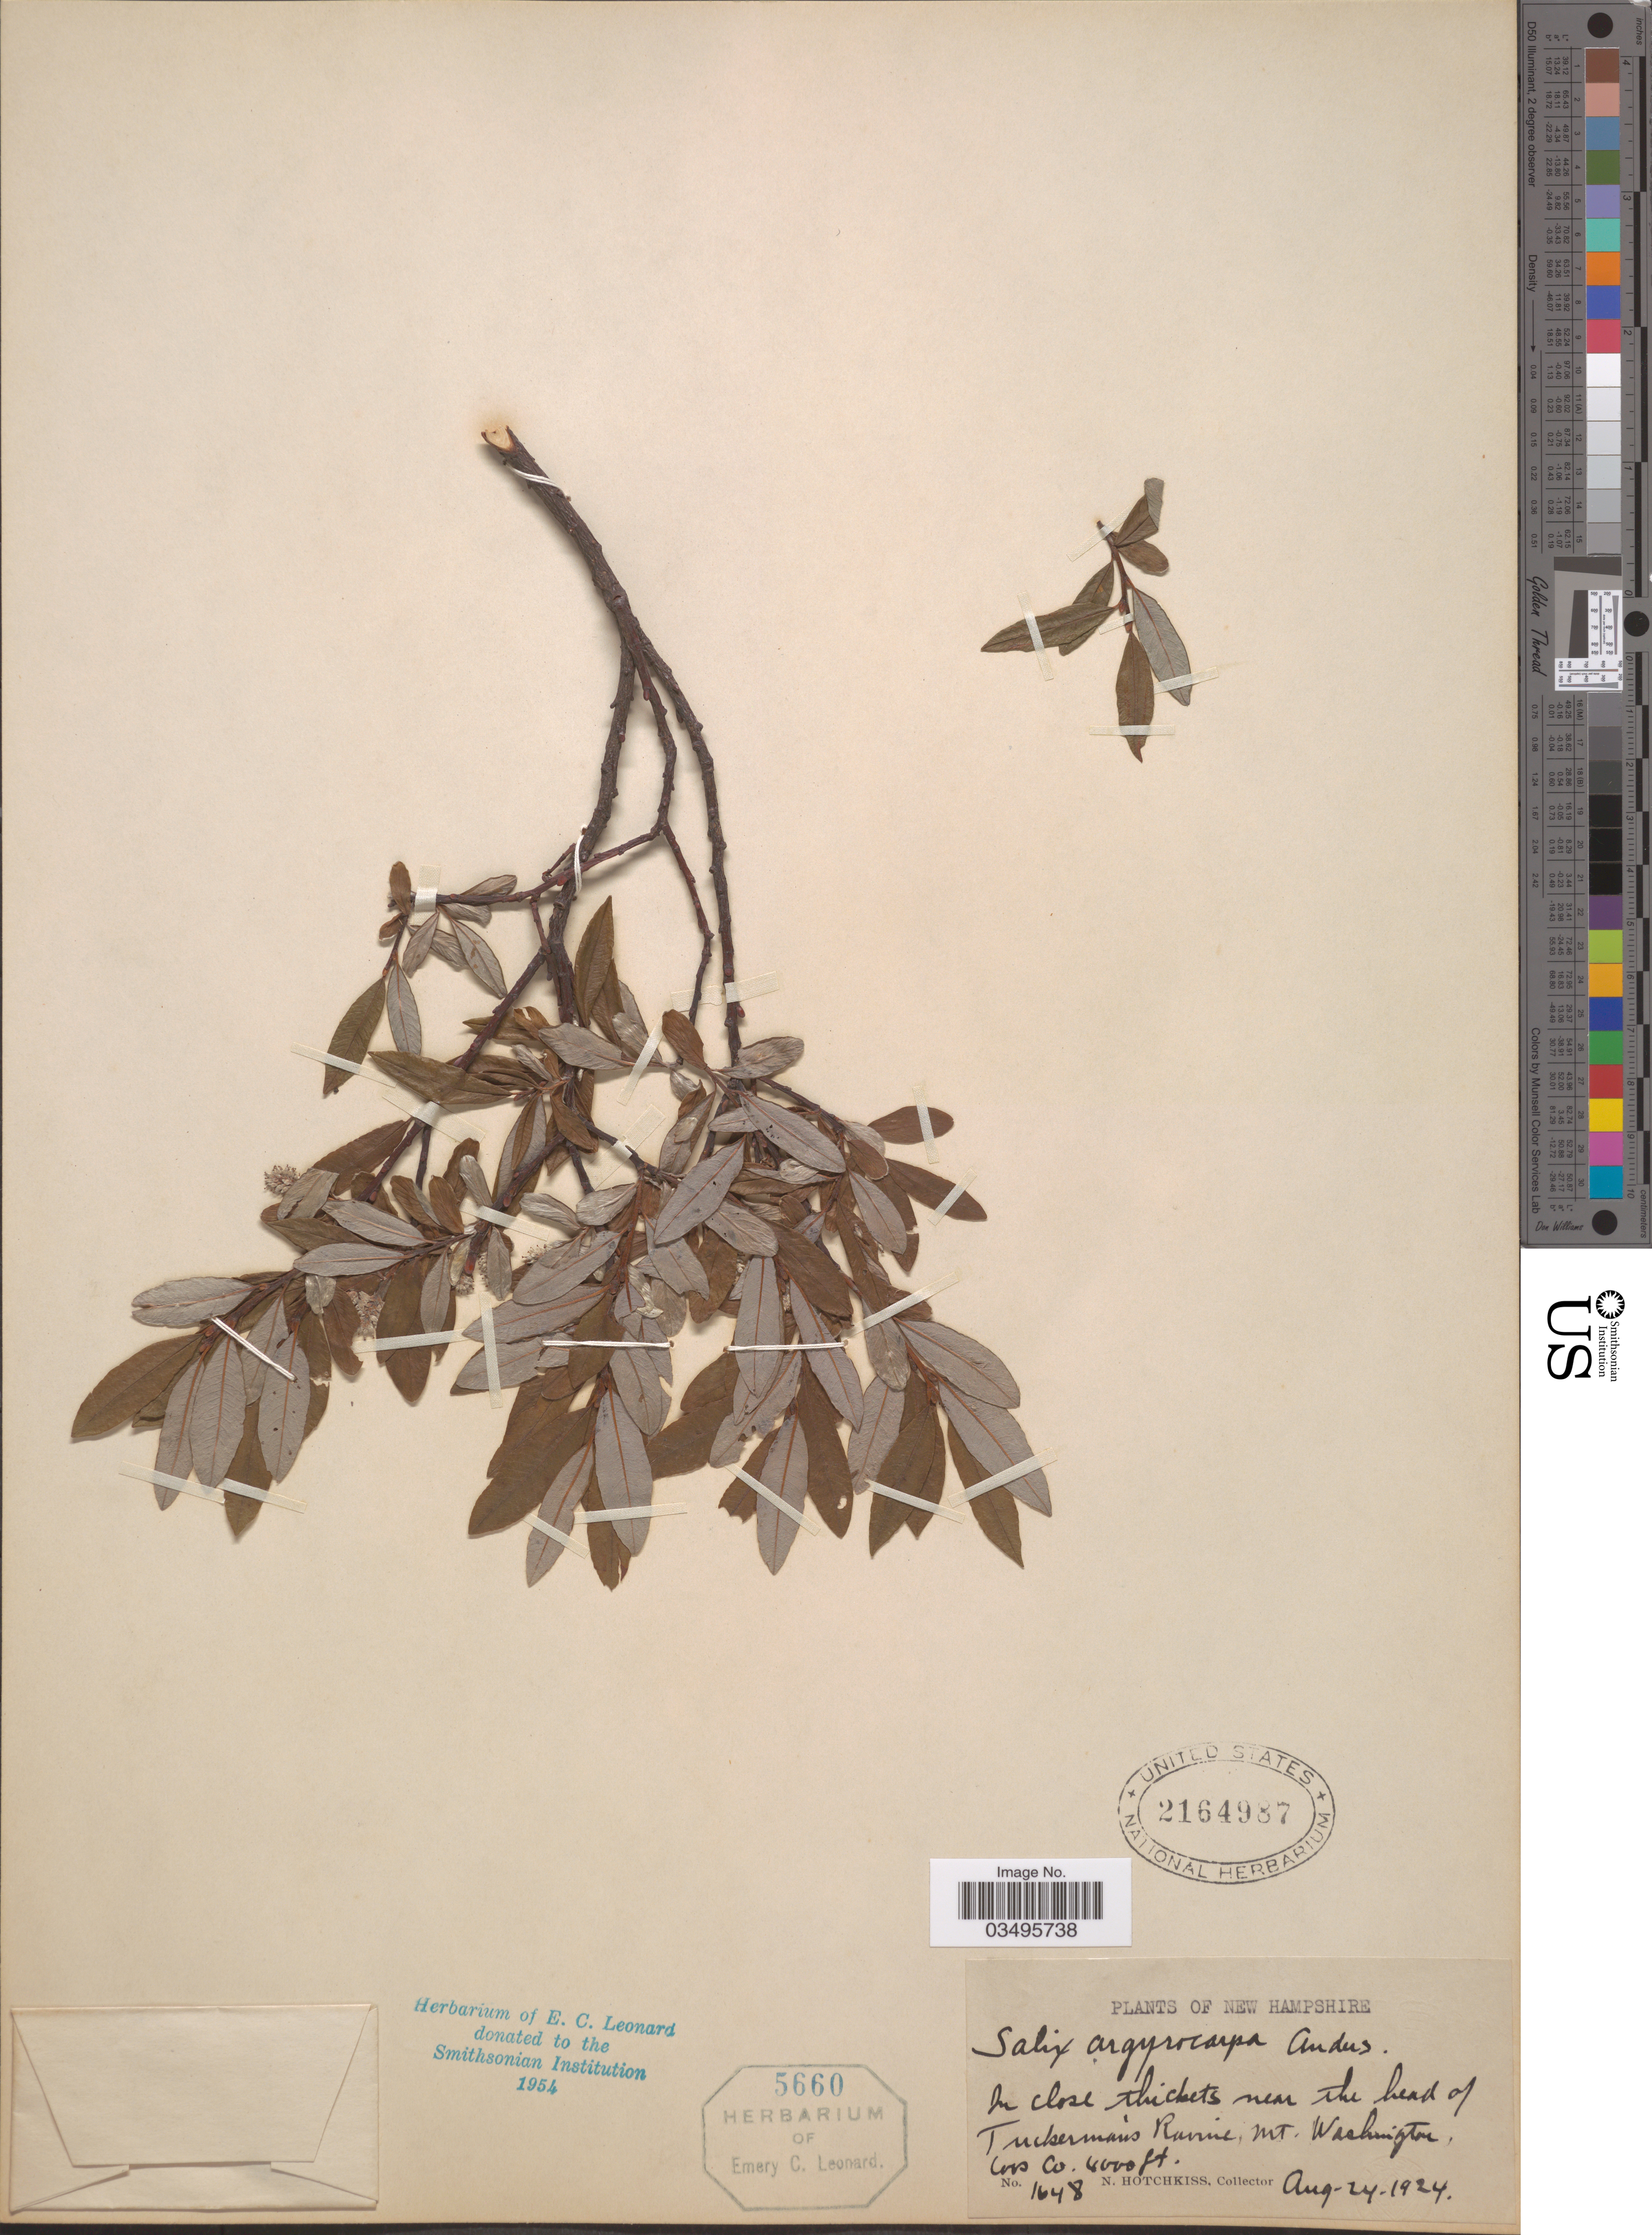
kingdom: Plantae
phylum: Tracheophyta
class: Magnoliopsida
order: Malpighiales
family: Salicaceae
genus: Salix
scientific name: Salix argyrocarpa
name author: L. Andersson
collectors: N. Hotchkiss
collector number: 1648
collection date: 1924-08-24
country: United States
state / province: New Hampshire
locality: Near the head of Tuckerman's Ravine, Mt. Washington, Coos Co.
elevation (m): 1219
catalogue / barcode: US 2164987